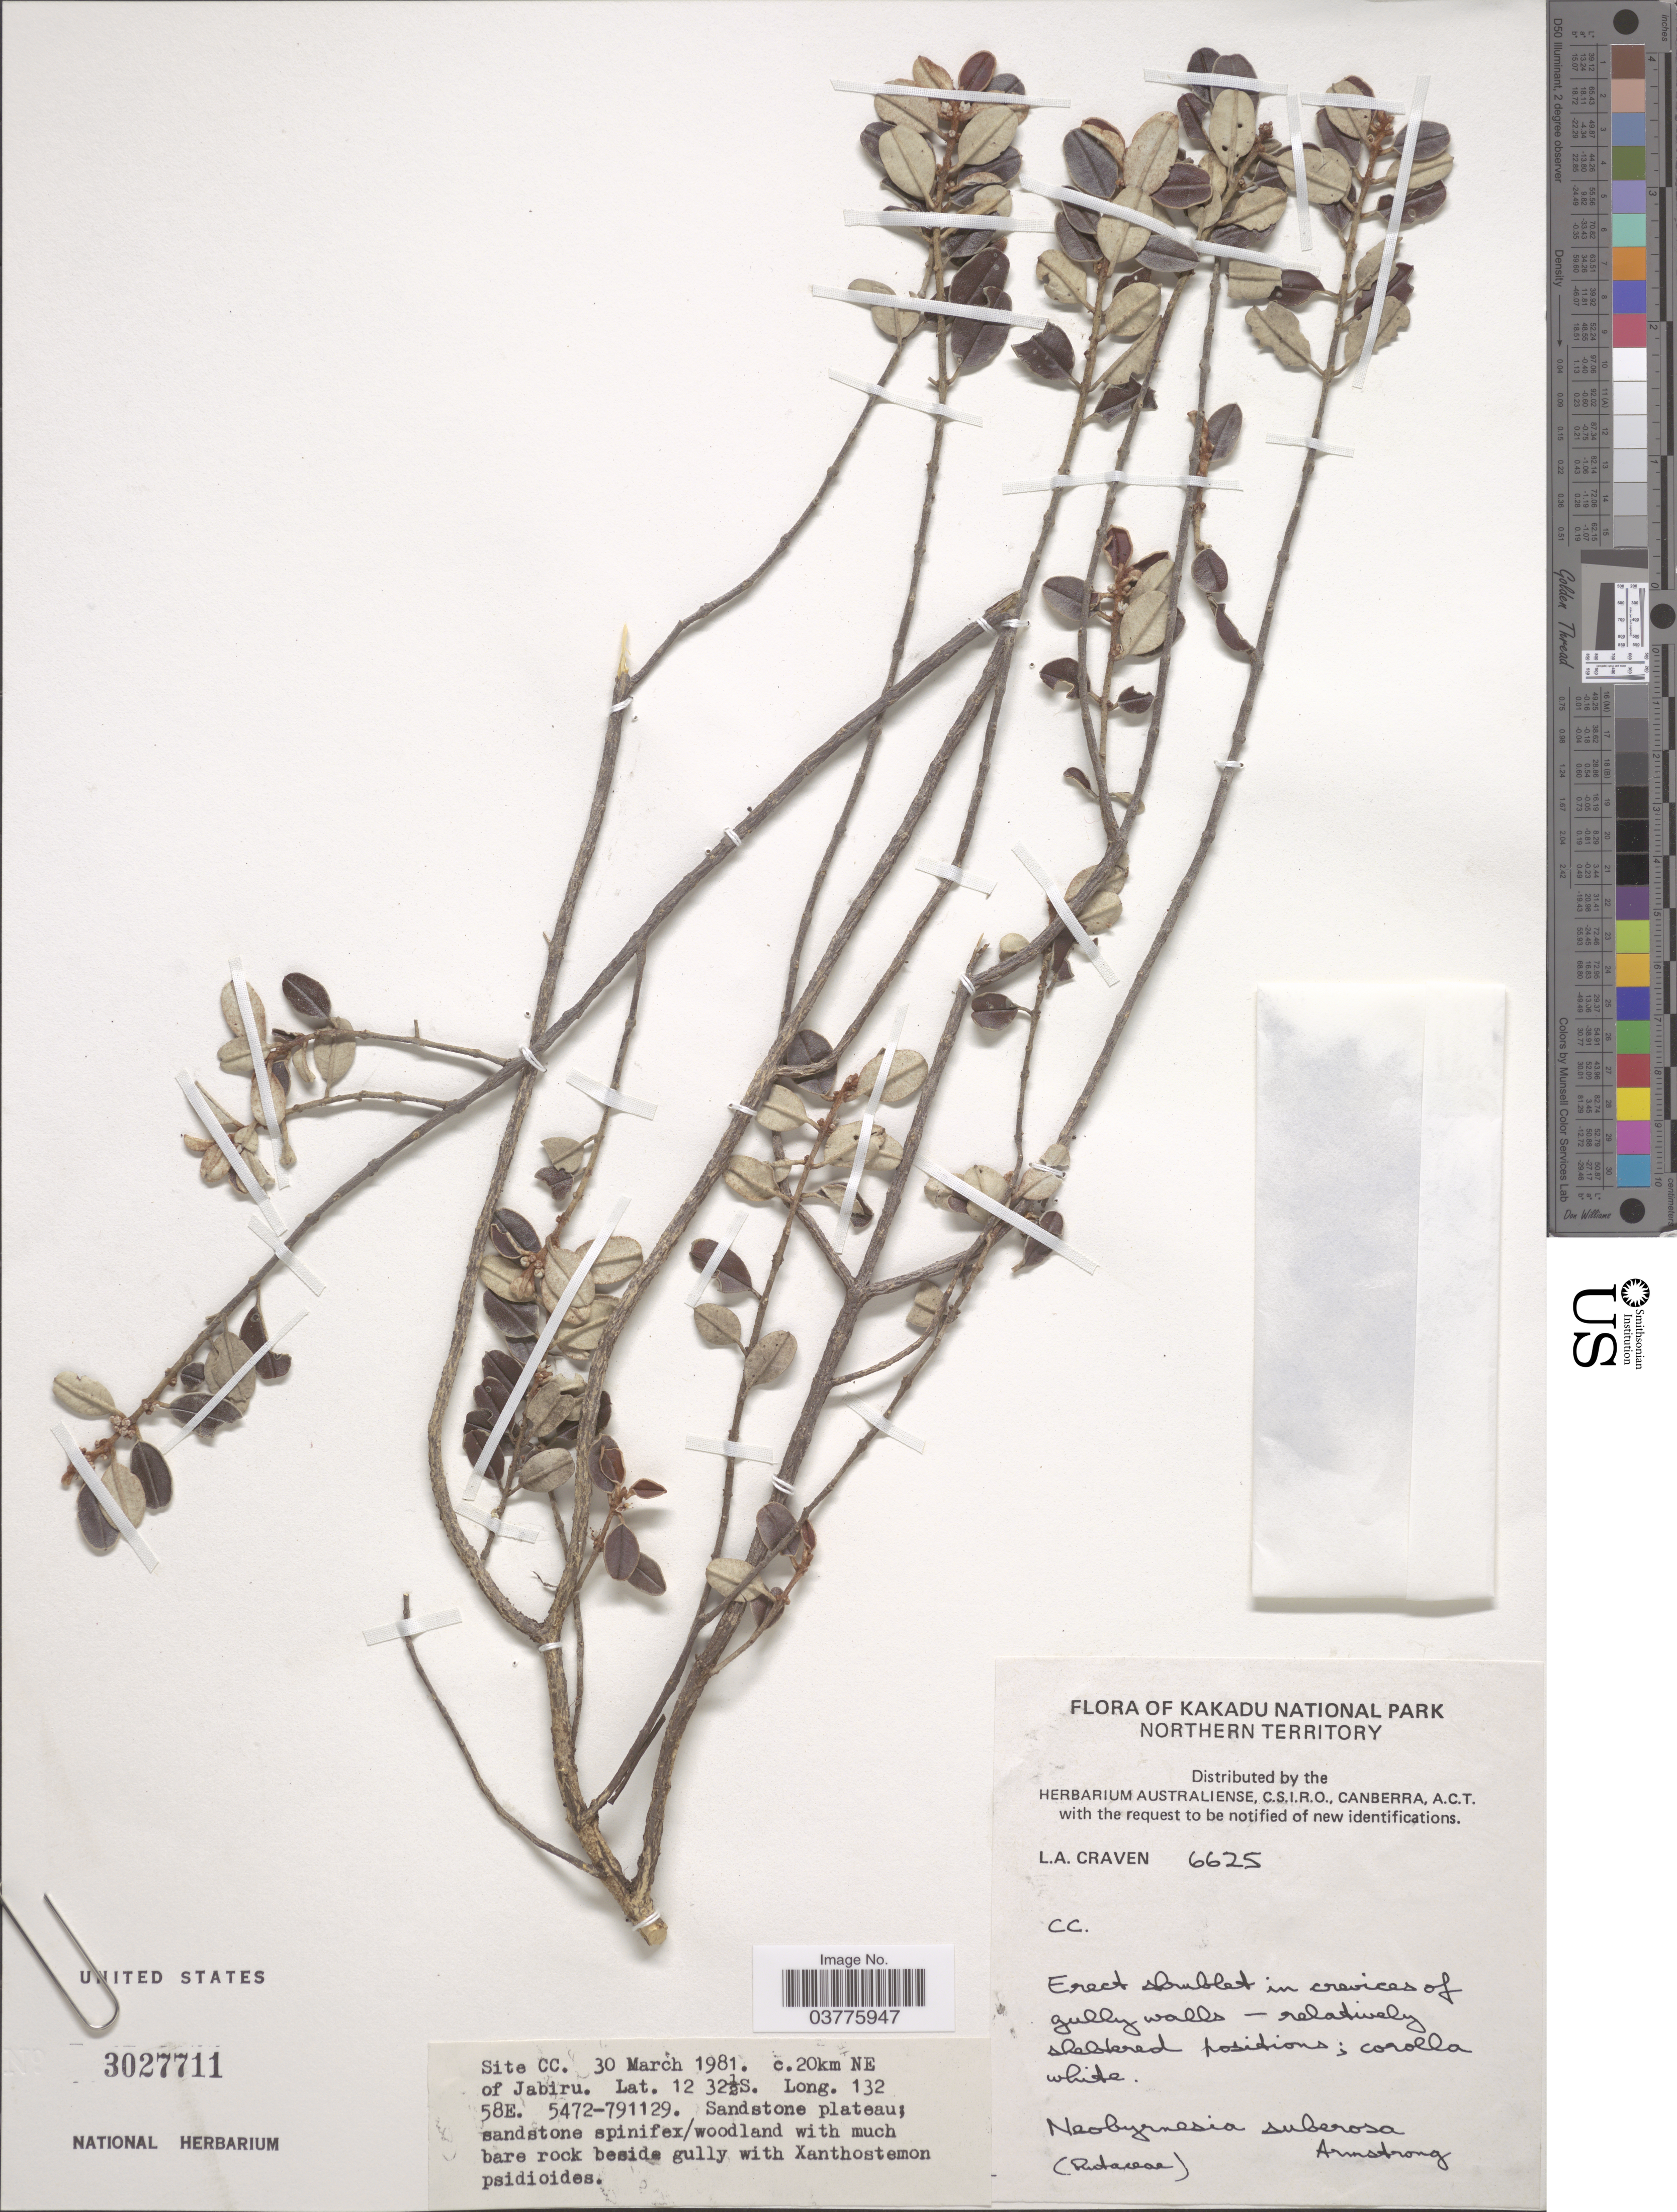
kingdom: Plantae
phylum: Tracheophyta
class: Magnoliopsida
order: Sapindales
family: Rutaceae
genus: Neobyrnesia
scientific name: Neobyrnesia suberosa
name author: J.A. Armstr.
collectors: L. A. Craven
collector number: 6625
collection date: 1981-03-30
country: Australia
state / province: Northern Territory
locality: Kakadu National Park. Site CC. C. 20km NE of Jabiru.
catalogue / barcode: US 3027711